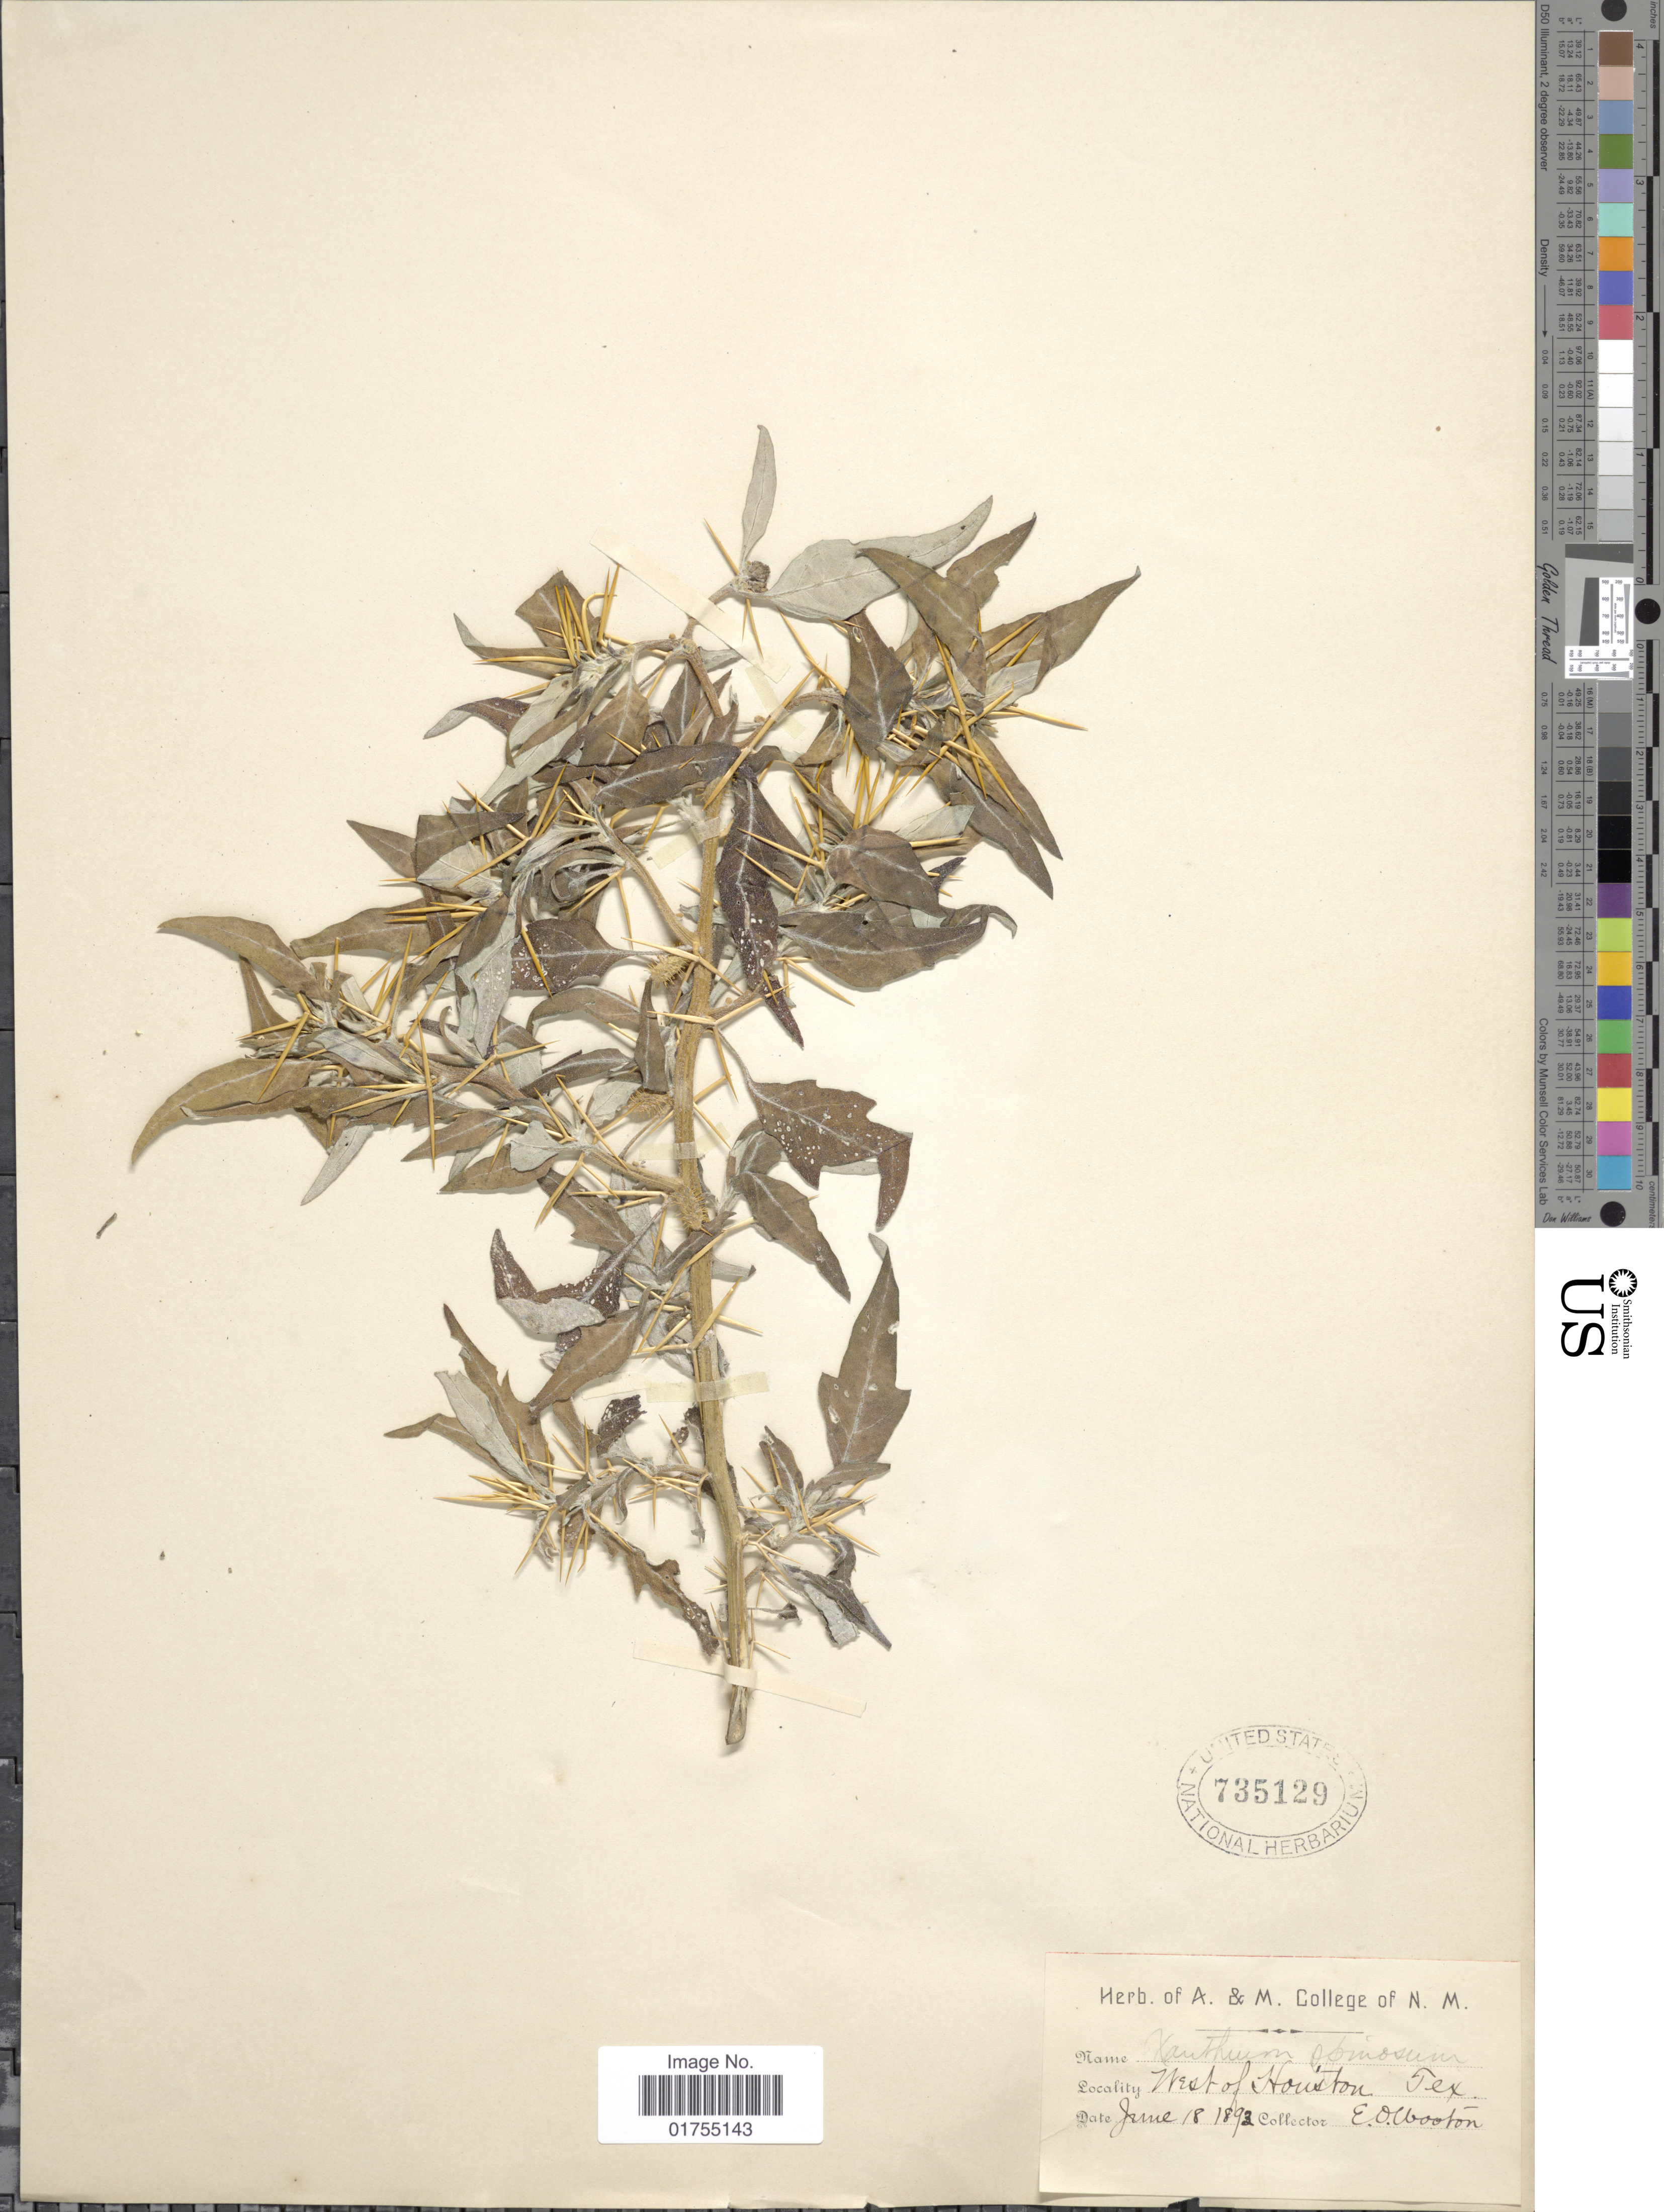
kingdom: Plantae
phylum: Tracheophyta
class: Magnoliopsida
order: Asterales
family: Asteraceae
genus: Xanthium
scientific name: Xanthium spinosum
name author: L.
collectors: E. O. Wooton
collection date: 1893-06-18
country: United States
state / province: Texas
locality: West of Houston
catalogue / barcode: US 735129